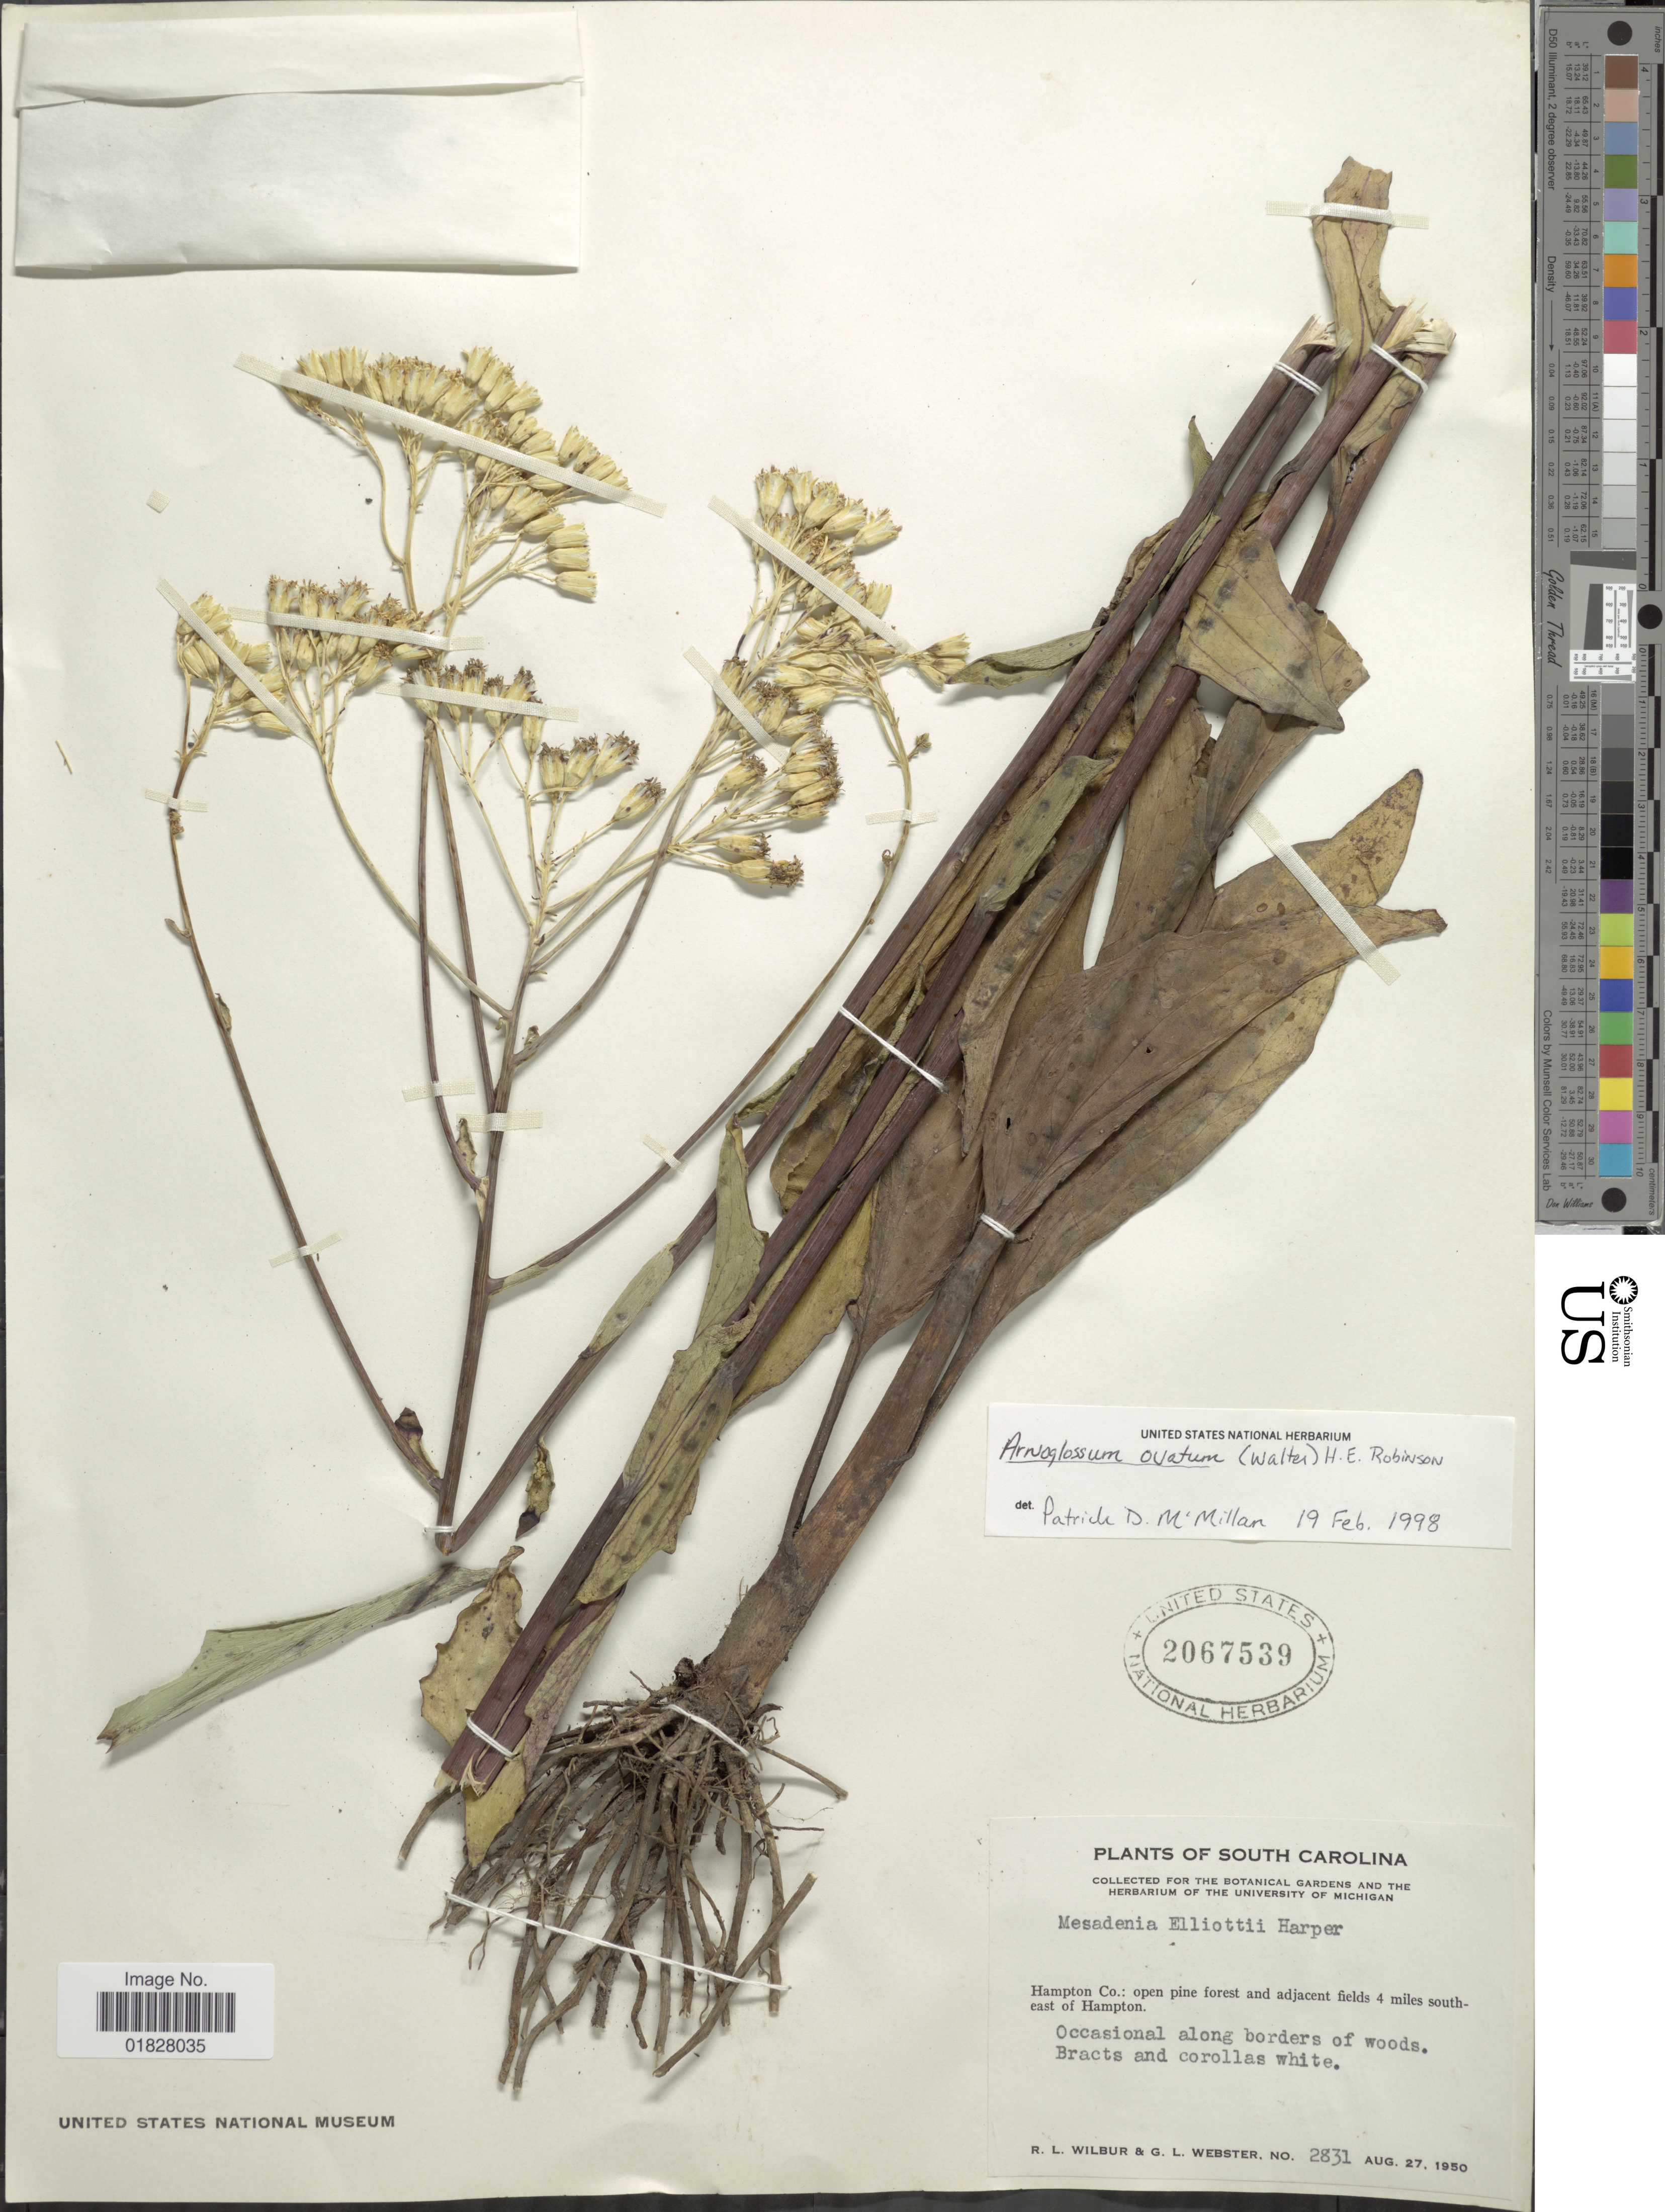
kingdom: Plantae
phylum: Tracheophyta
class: Magnoliopsida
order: Asterales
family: Asteraceae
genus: Arnoglossum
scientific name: Arnoglossum ovatum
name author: (Walter) H. Rob.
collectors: R. L. Wilbur & G. L. Webster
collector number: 2831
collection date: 1950-08-27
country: United States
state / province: South Carolina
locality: Hampton Co.: open pine forest and adjacent fields 4 miles south-east of Hampton.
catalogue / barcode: US 2067539